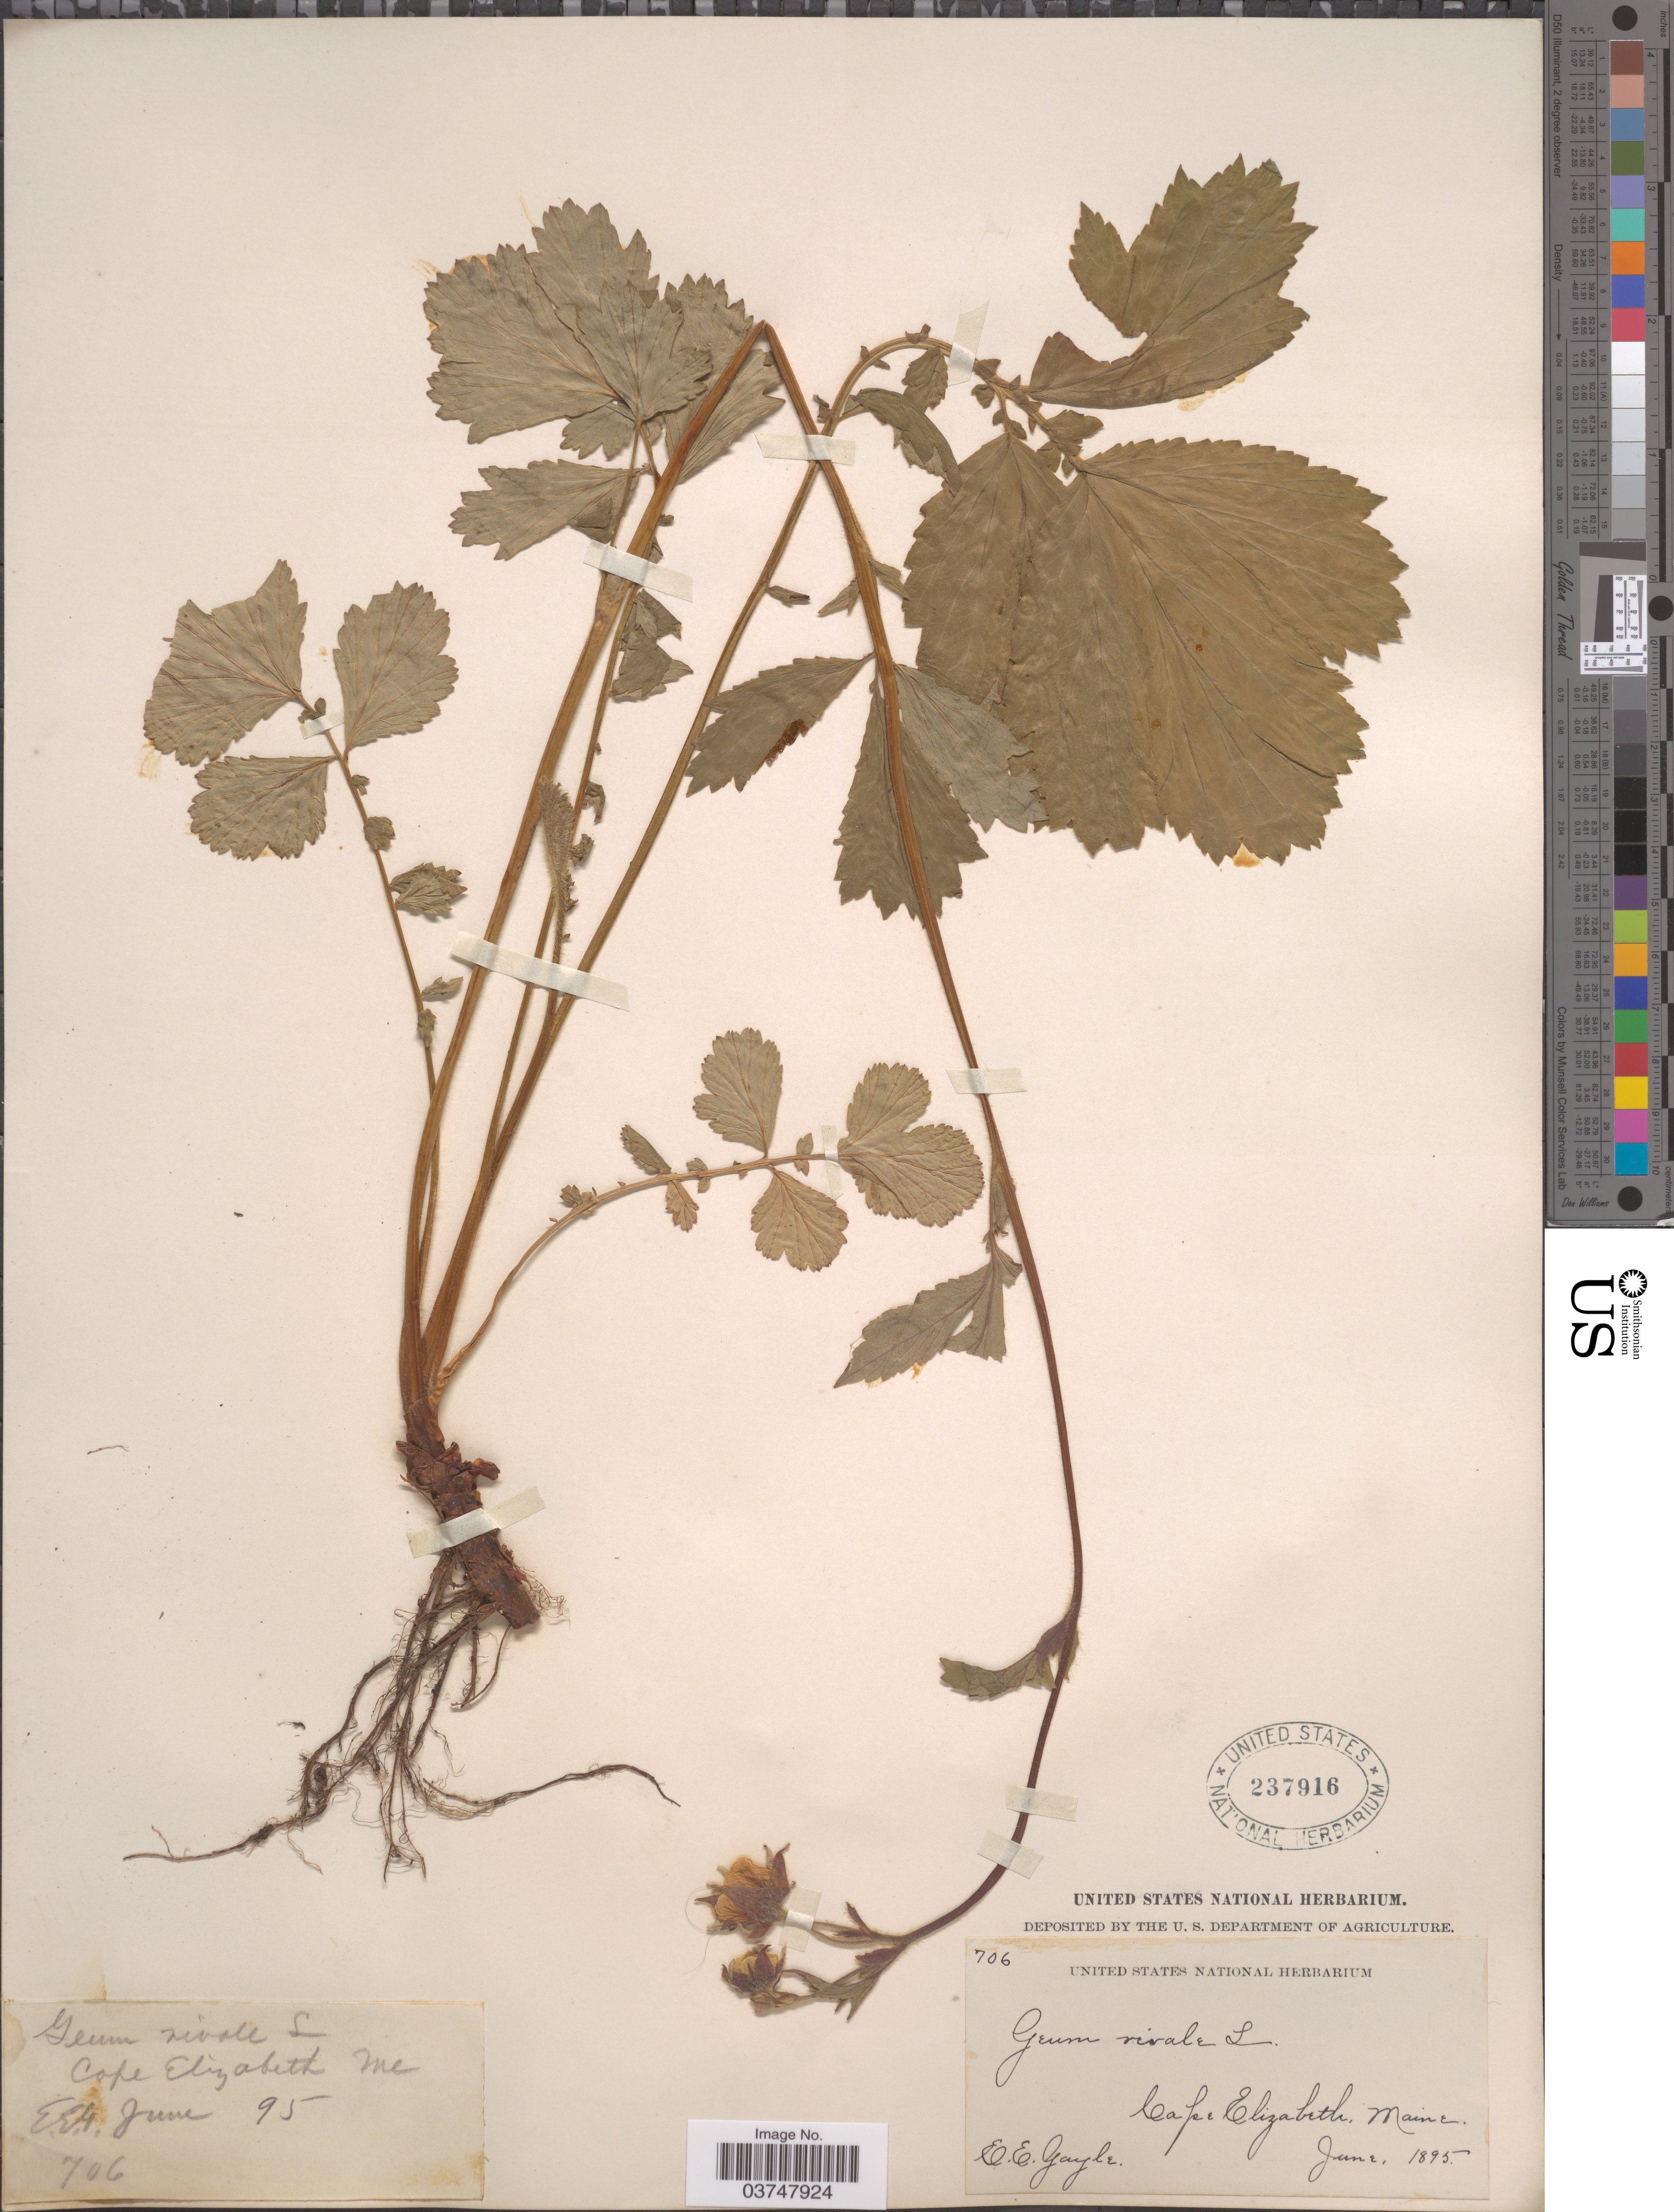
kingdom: Plantae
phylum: Tracheophyta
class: Magnoliopsida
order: Rosales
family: Rosaceae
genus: Geum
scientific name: Geum rivale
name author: L.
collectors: E. Gayle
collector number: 706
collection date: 1895-06-02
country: United States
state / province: Maine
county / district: Cumberland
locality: Cape Elizabeth.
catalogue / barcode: US 237916